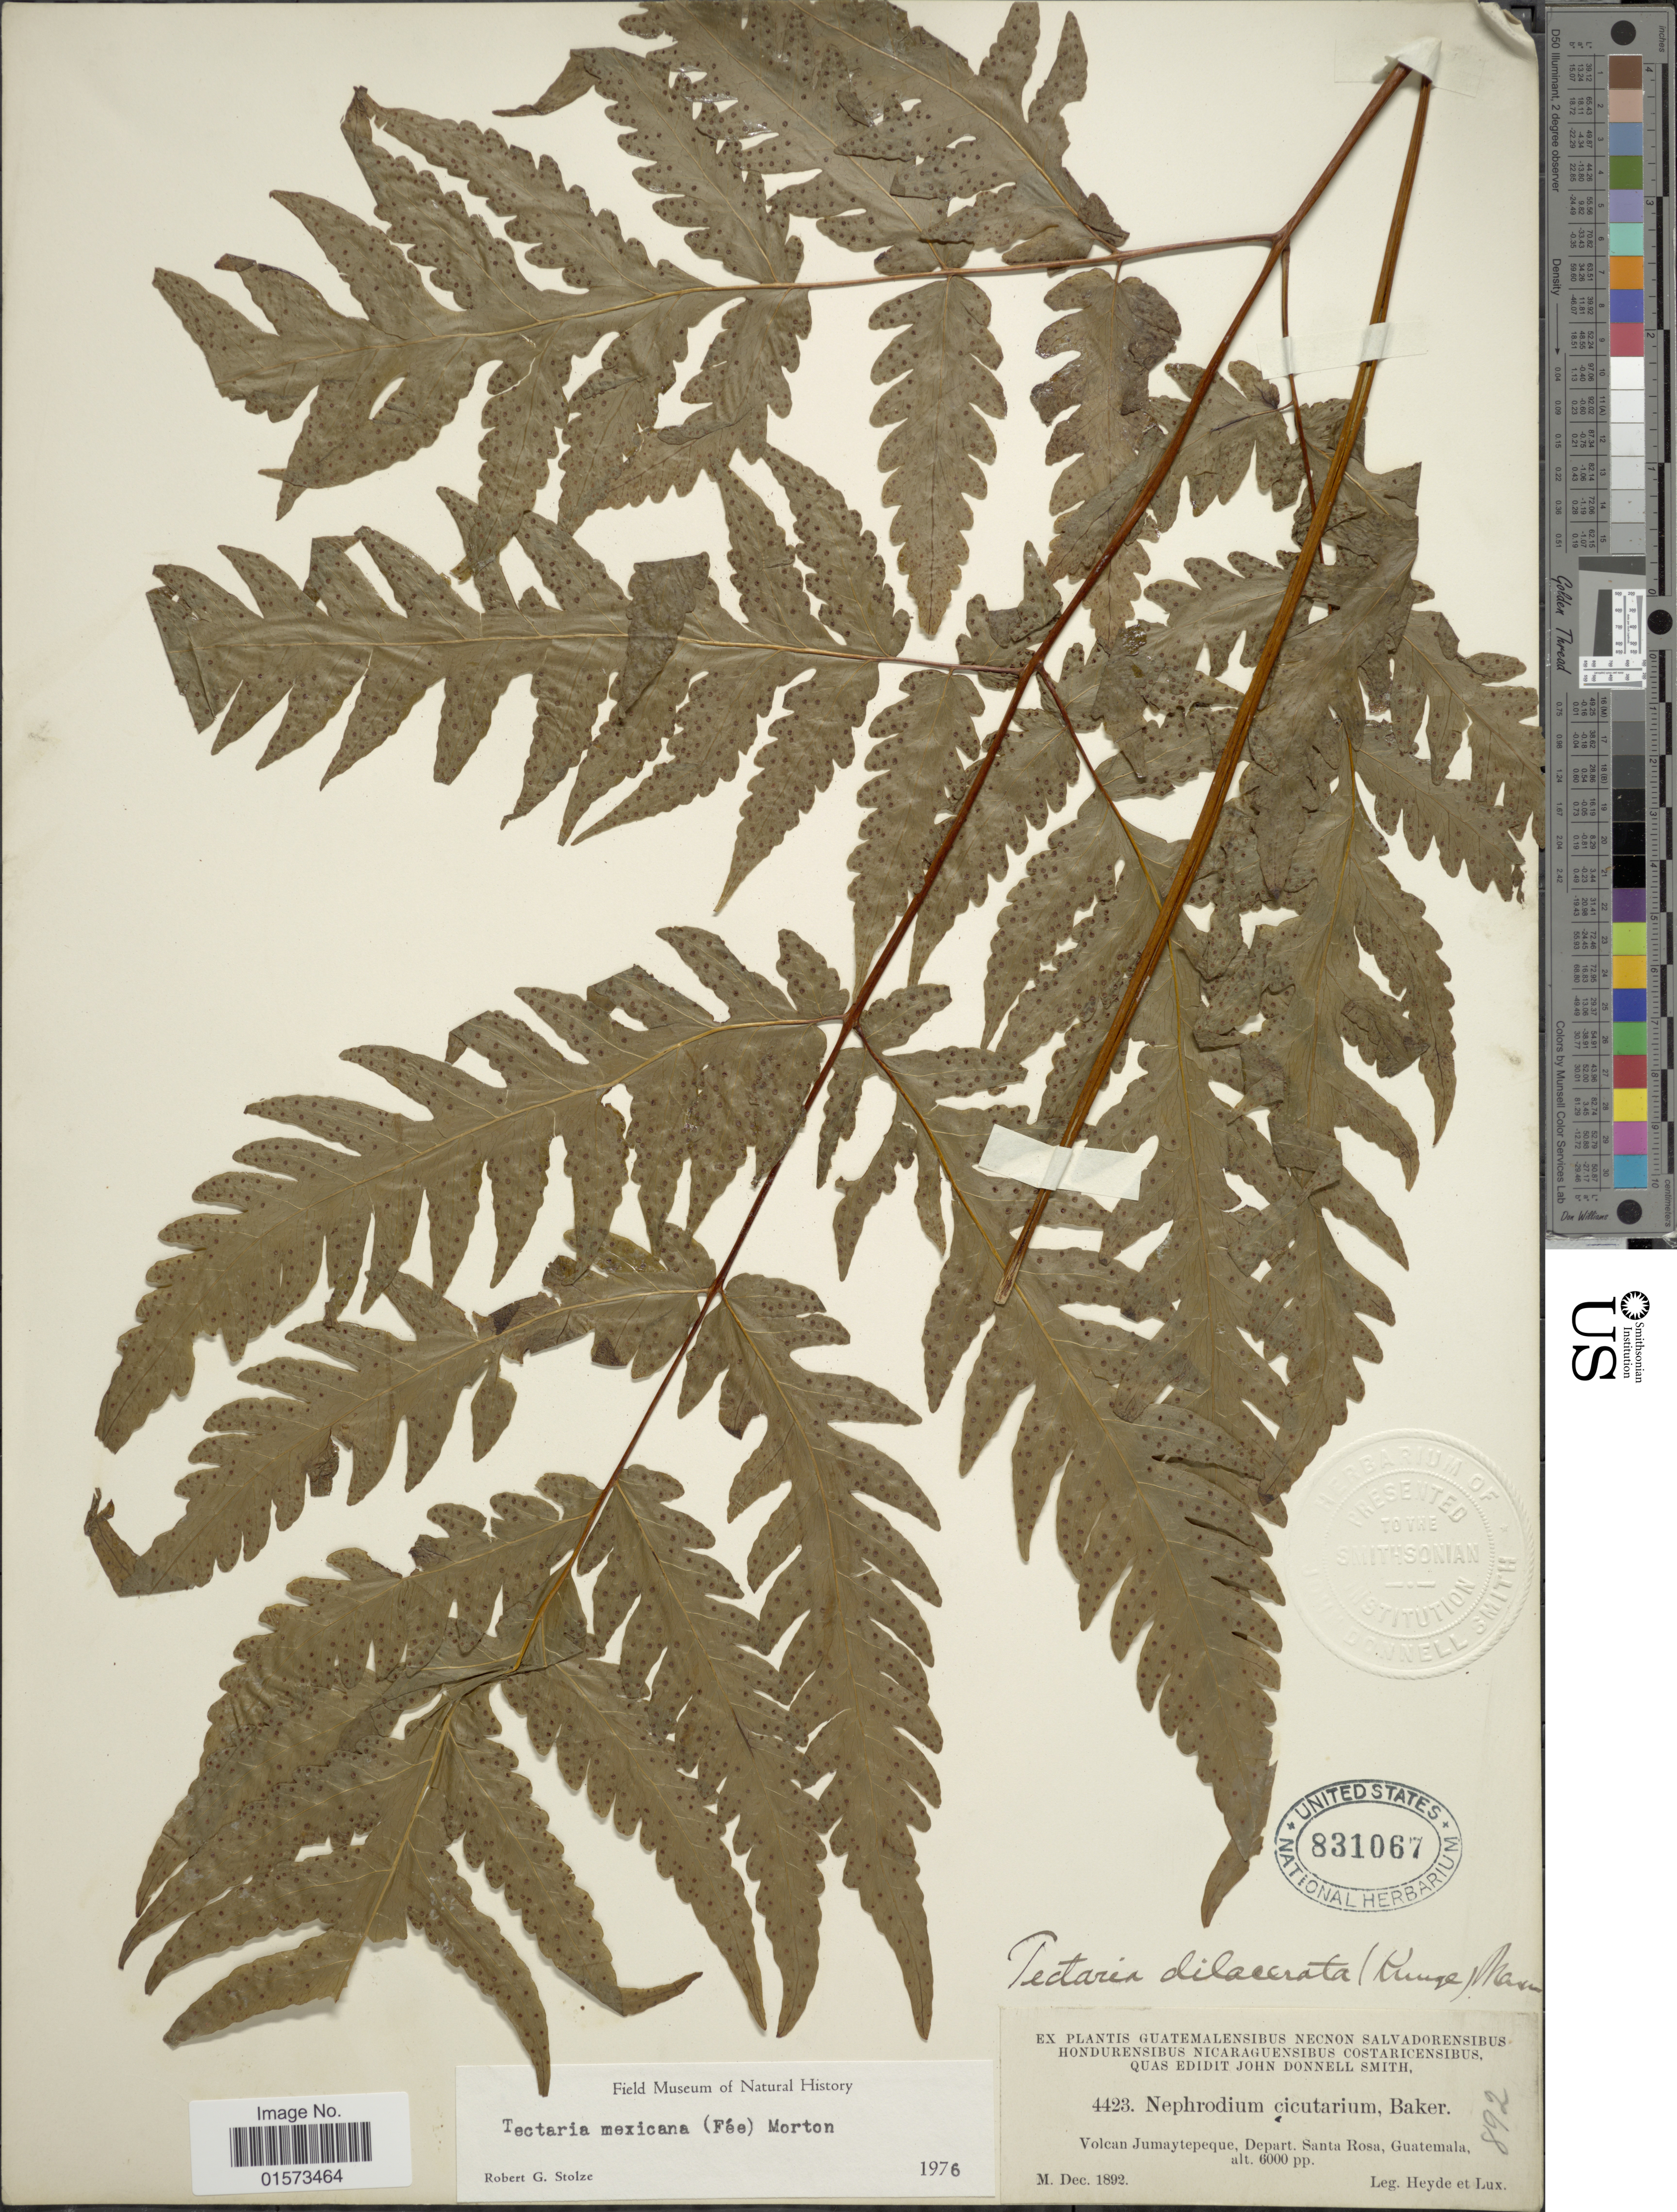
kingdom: Plantae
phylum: Tracheophyta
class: Polypodiopsida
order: Polypodiales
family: Tectariaceae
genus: Tectaria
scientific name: Tectaria mexicana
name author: (Fée) C.V. Morton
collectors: Heyde & Lux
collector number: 4423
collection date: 1892-12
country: Guatemala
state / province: Santa Rosa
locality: Volcan Jumaytepeque, Depart. Santa Rosa, Guatemala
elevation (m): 1829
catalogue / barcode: US 831067